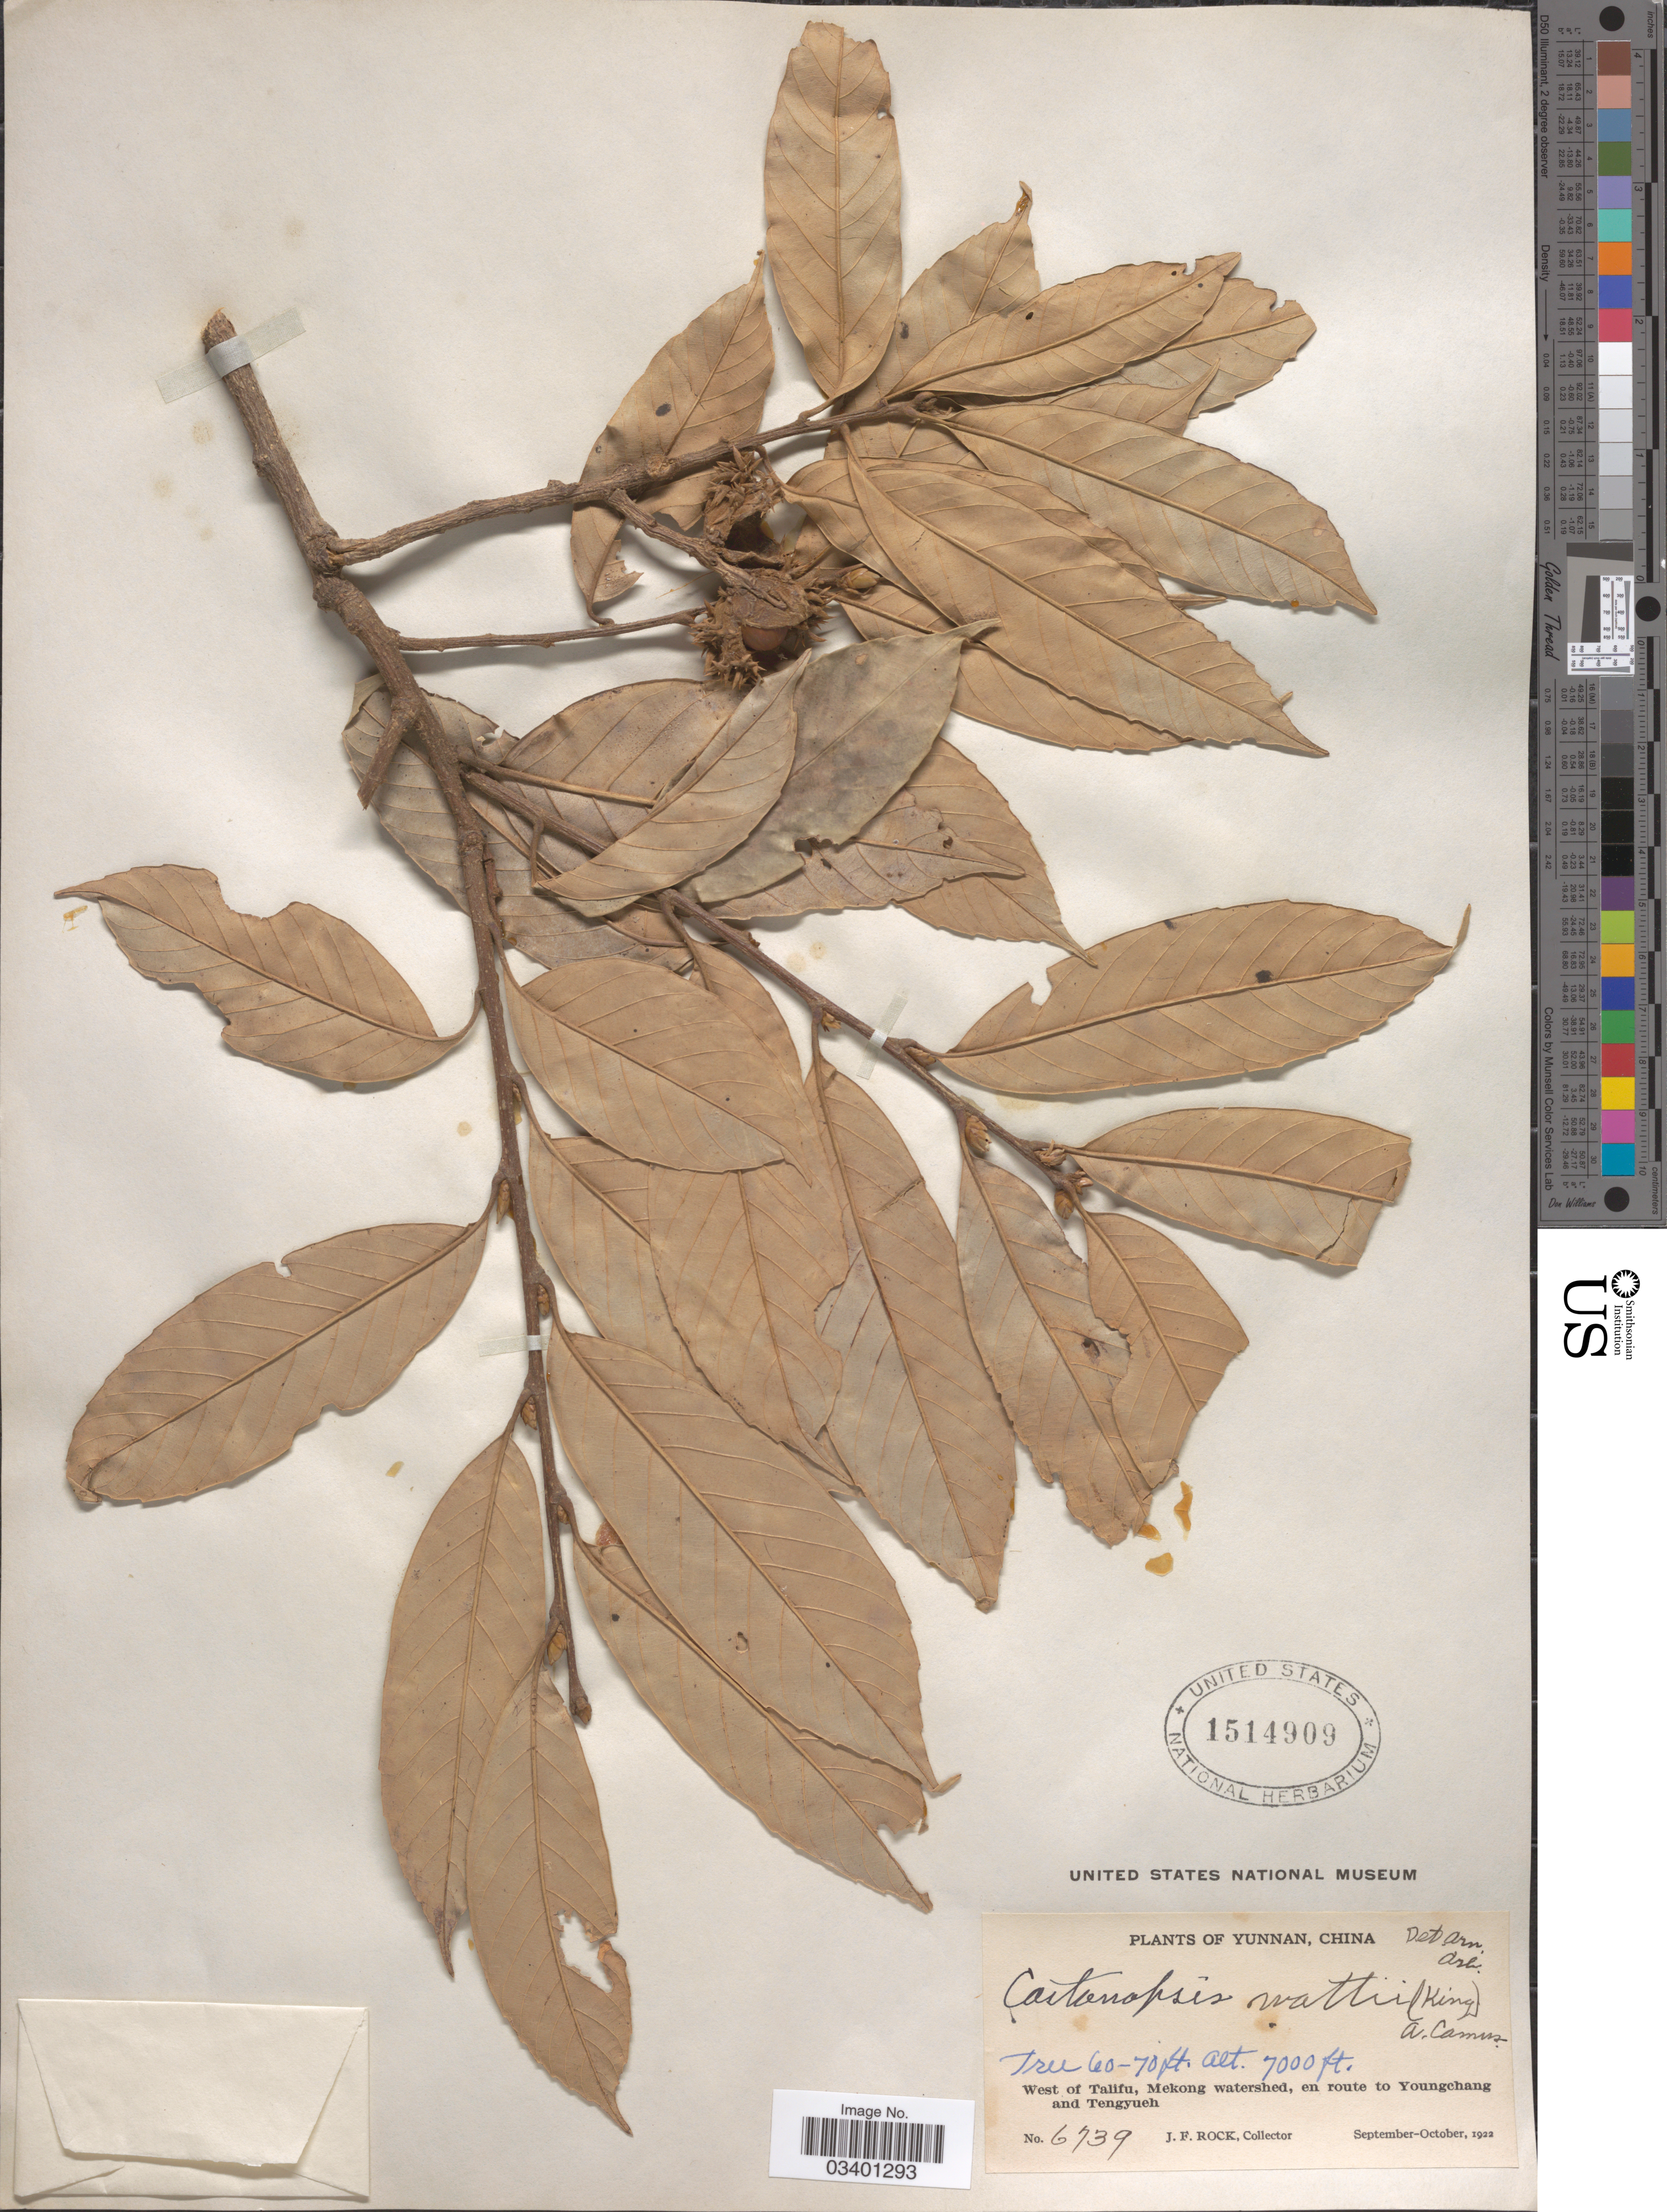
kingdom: Plantae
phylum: Tracheophyta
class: Magnoliopsida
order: Fagales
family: Fagaceae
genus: Castanopsis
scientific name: Castanopsis wattii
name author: (King ex Hook. f.) A. Camus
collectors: J. Rock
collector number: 6739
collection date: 1922-09/1922-10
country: China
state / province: Yunnan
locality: West of Talifu, Mekong watershed, en route to Youngchang and Tengyueh.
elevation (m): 2134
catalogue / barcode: US 1514909